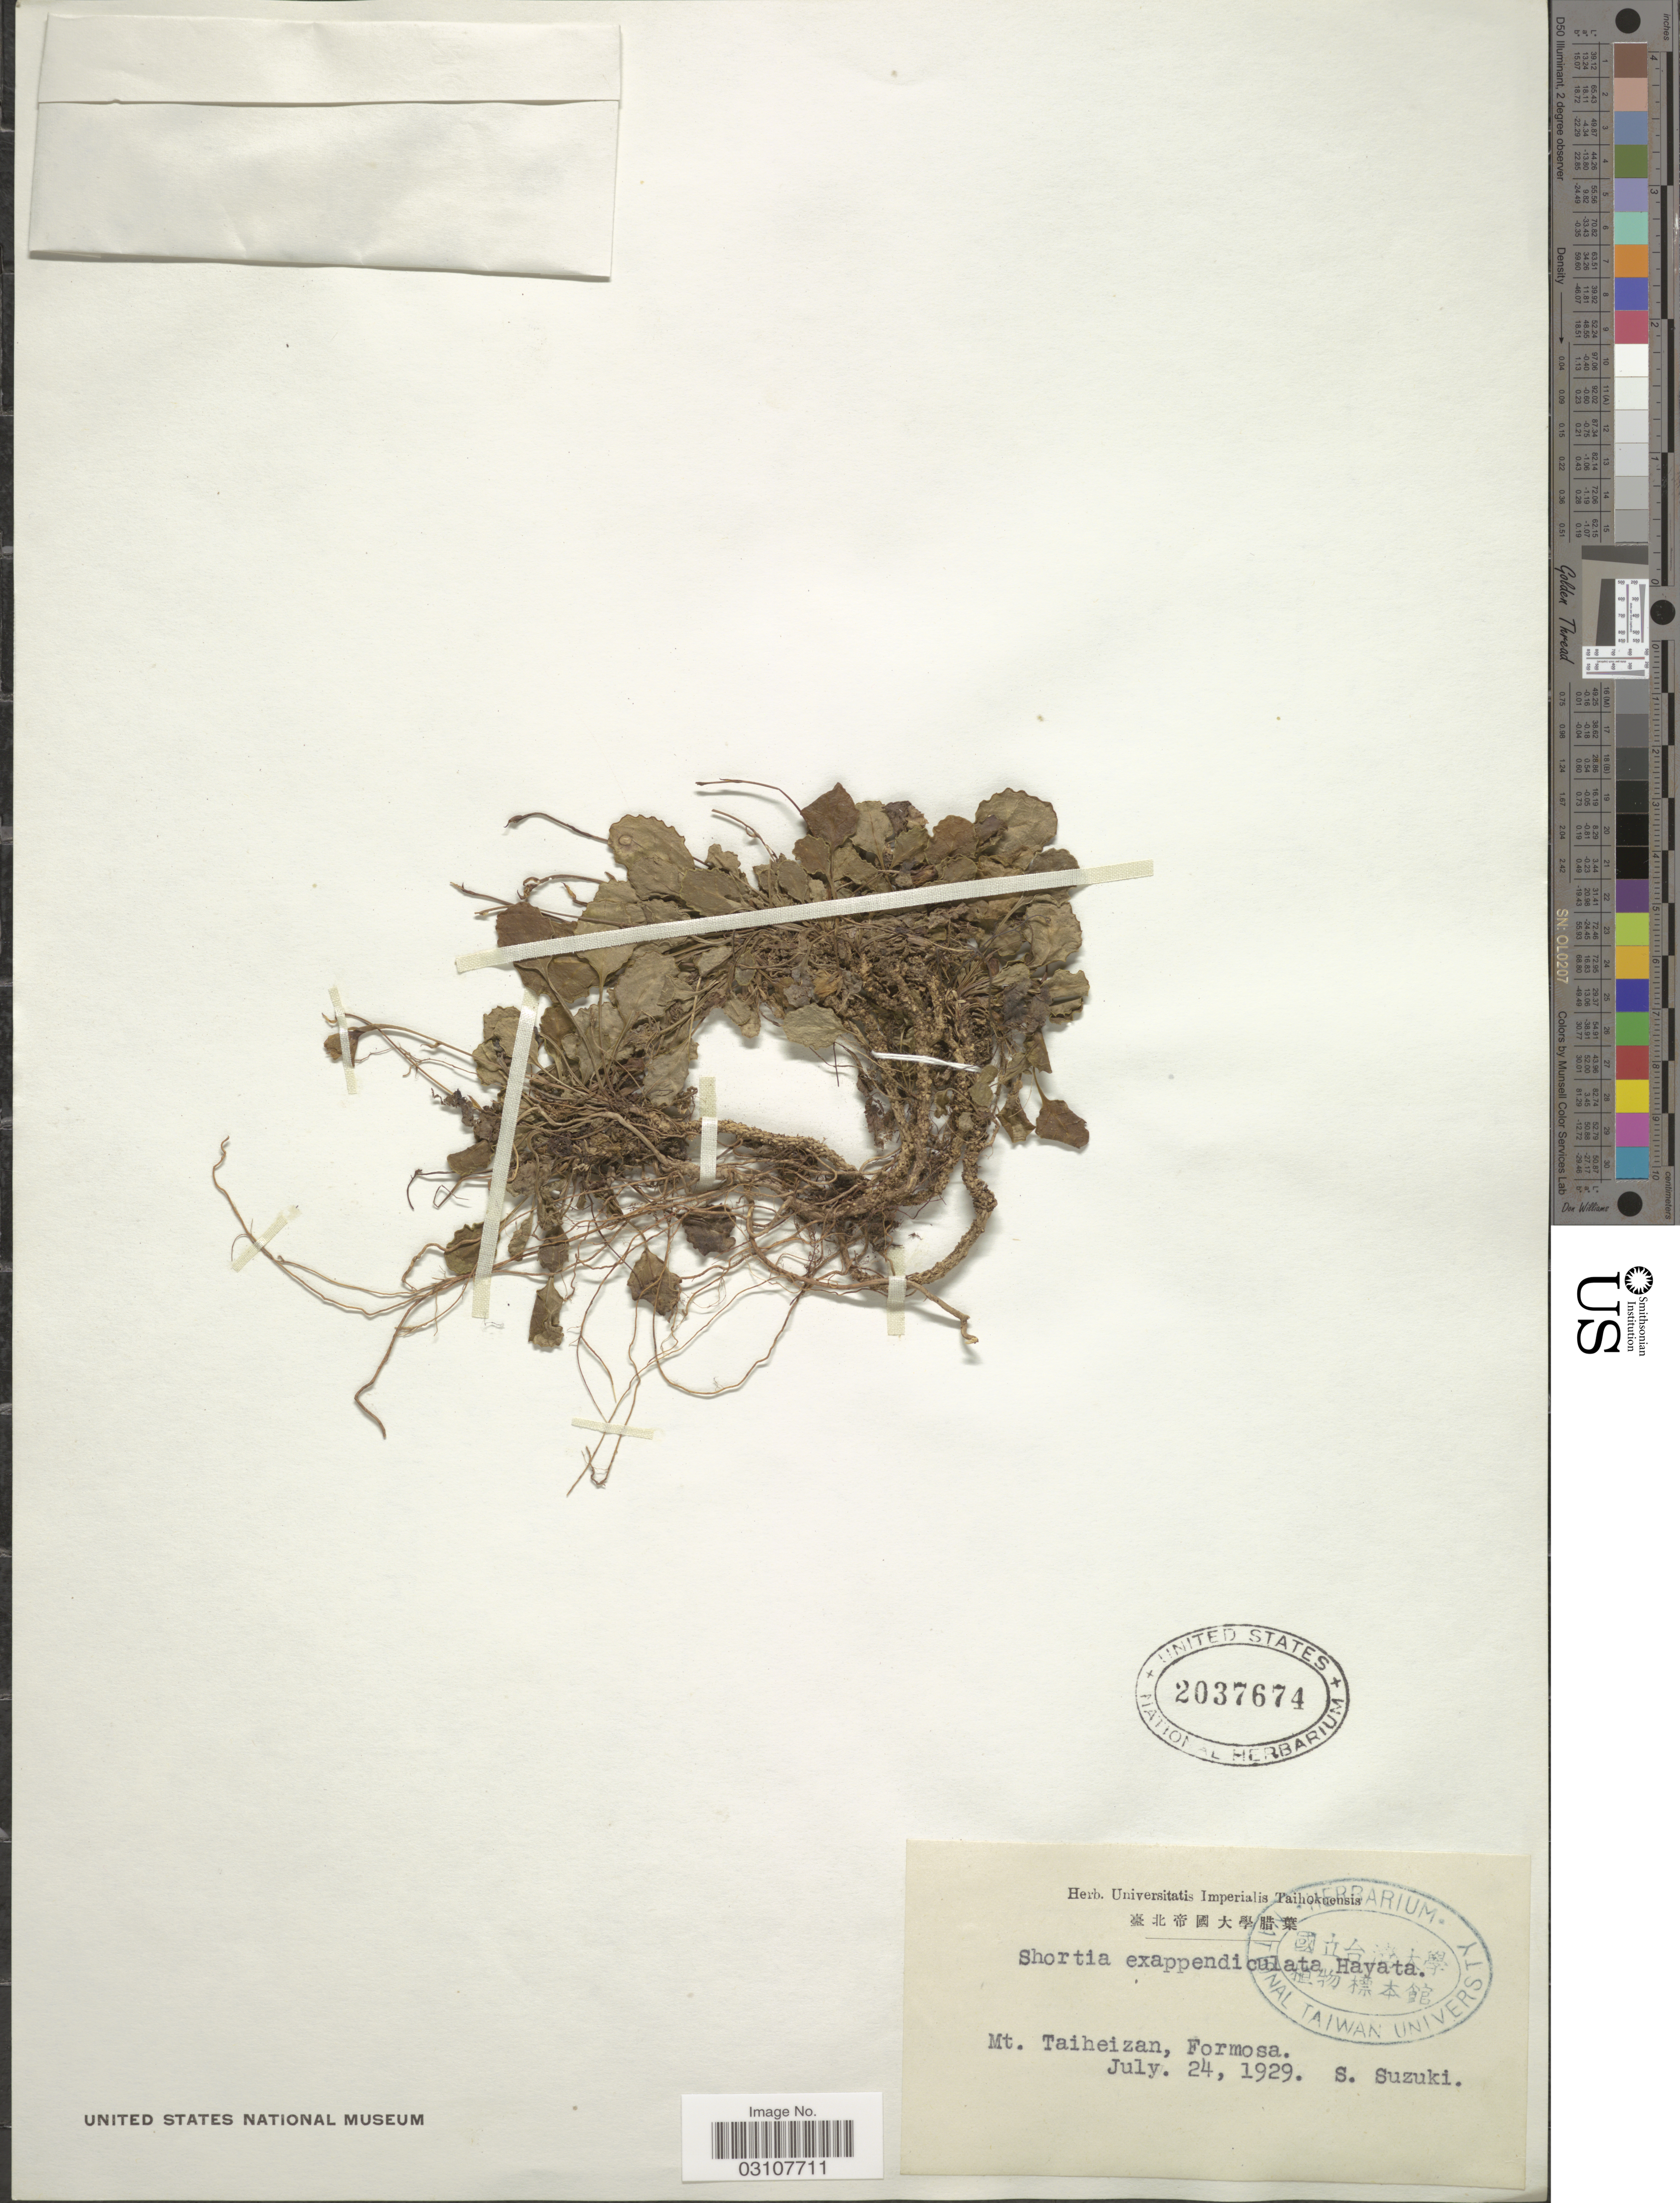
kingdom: Plantae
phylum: Tracheophyta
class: Magnoliopsida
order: Ericales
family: Diapensiaceae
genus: Shortia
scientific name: Shortia exappendiculata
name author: Hayata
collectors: S. Suzuki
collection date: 1929-07-24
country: Taiwan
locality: Mt. Taiheizan.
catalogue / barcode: US 2037674